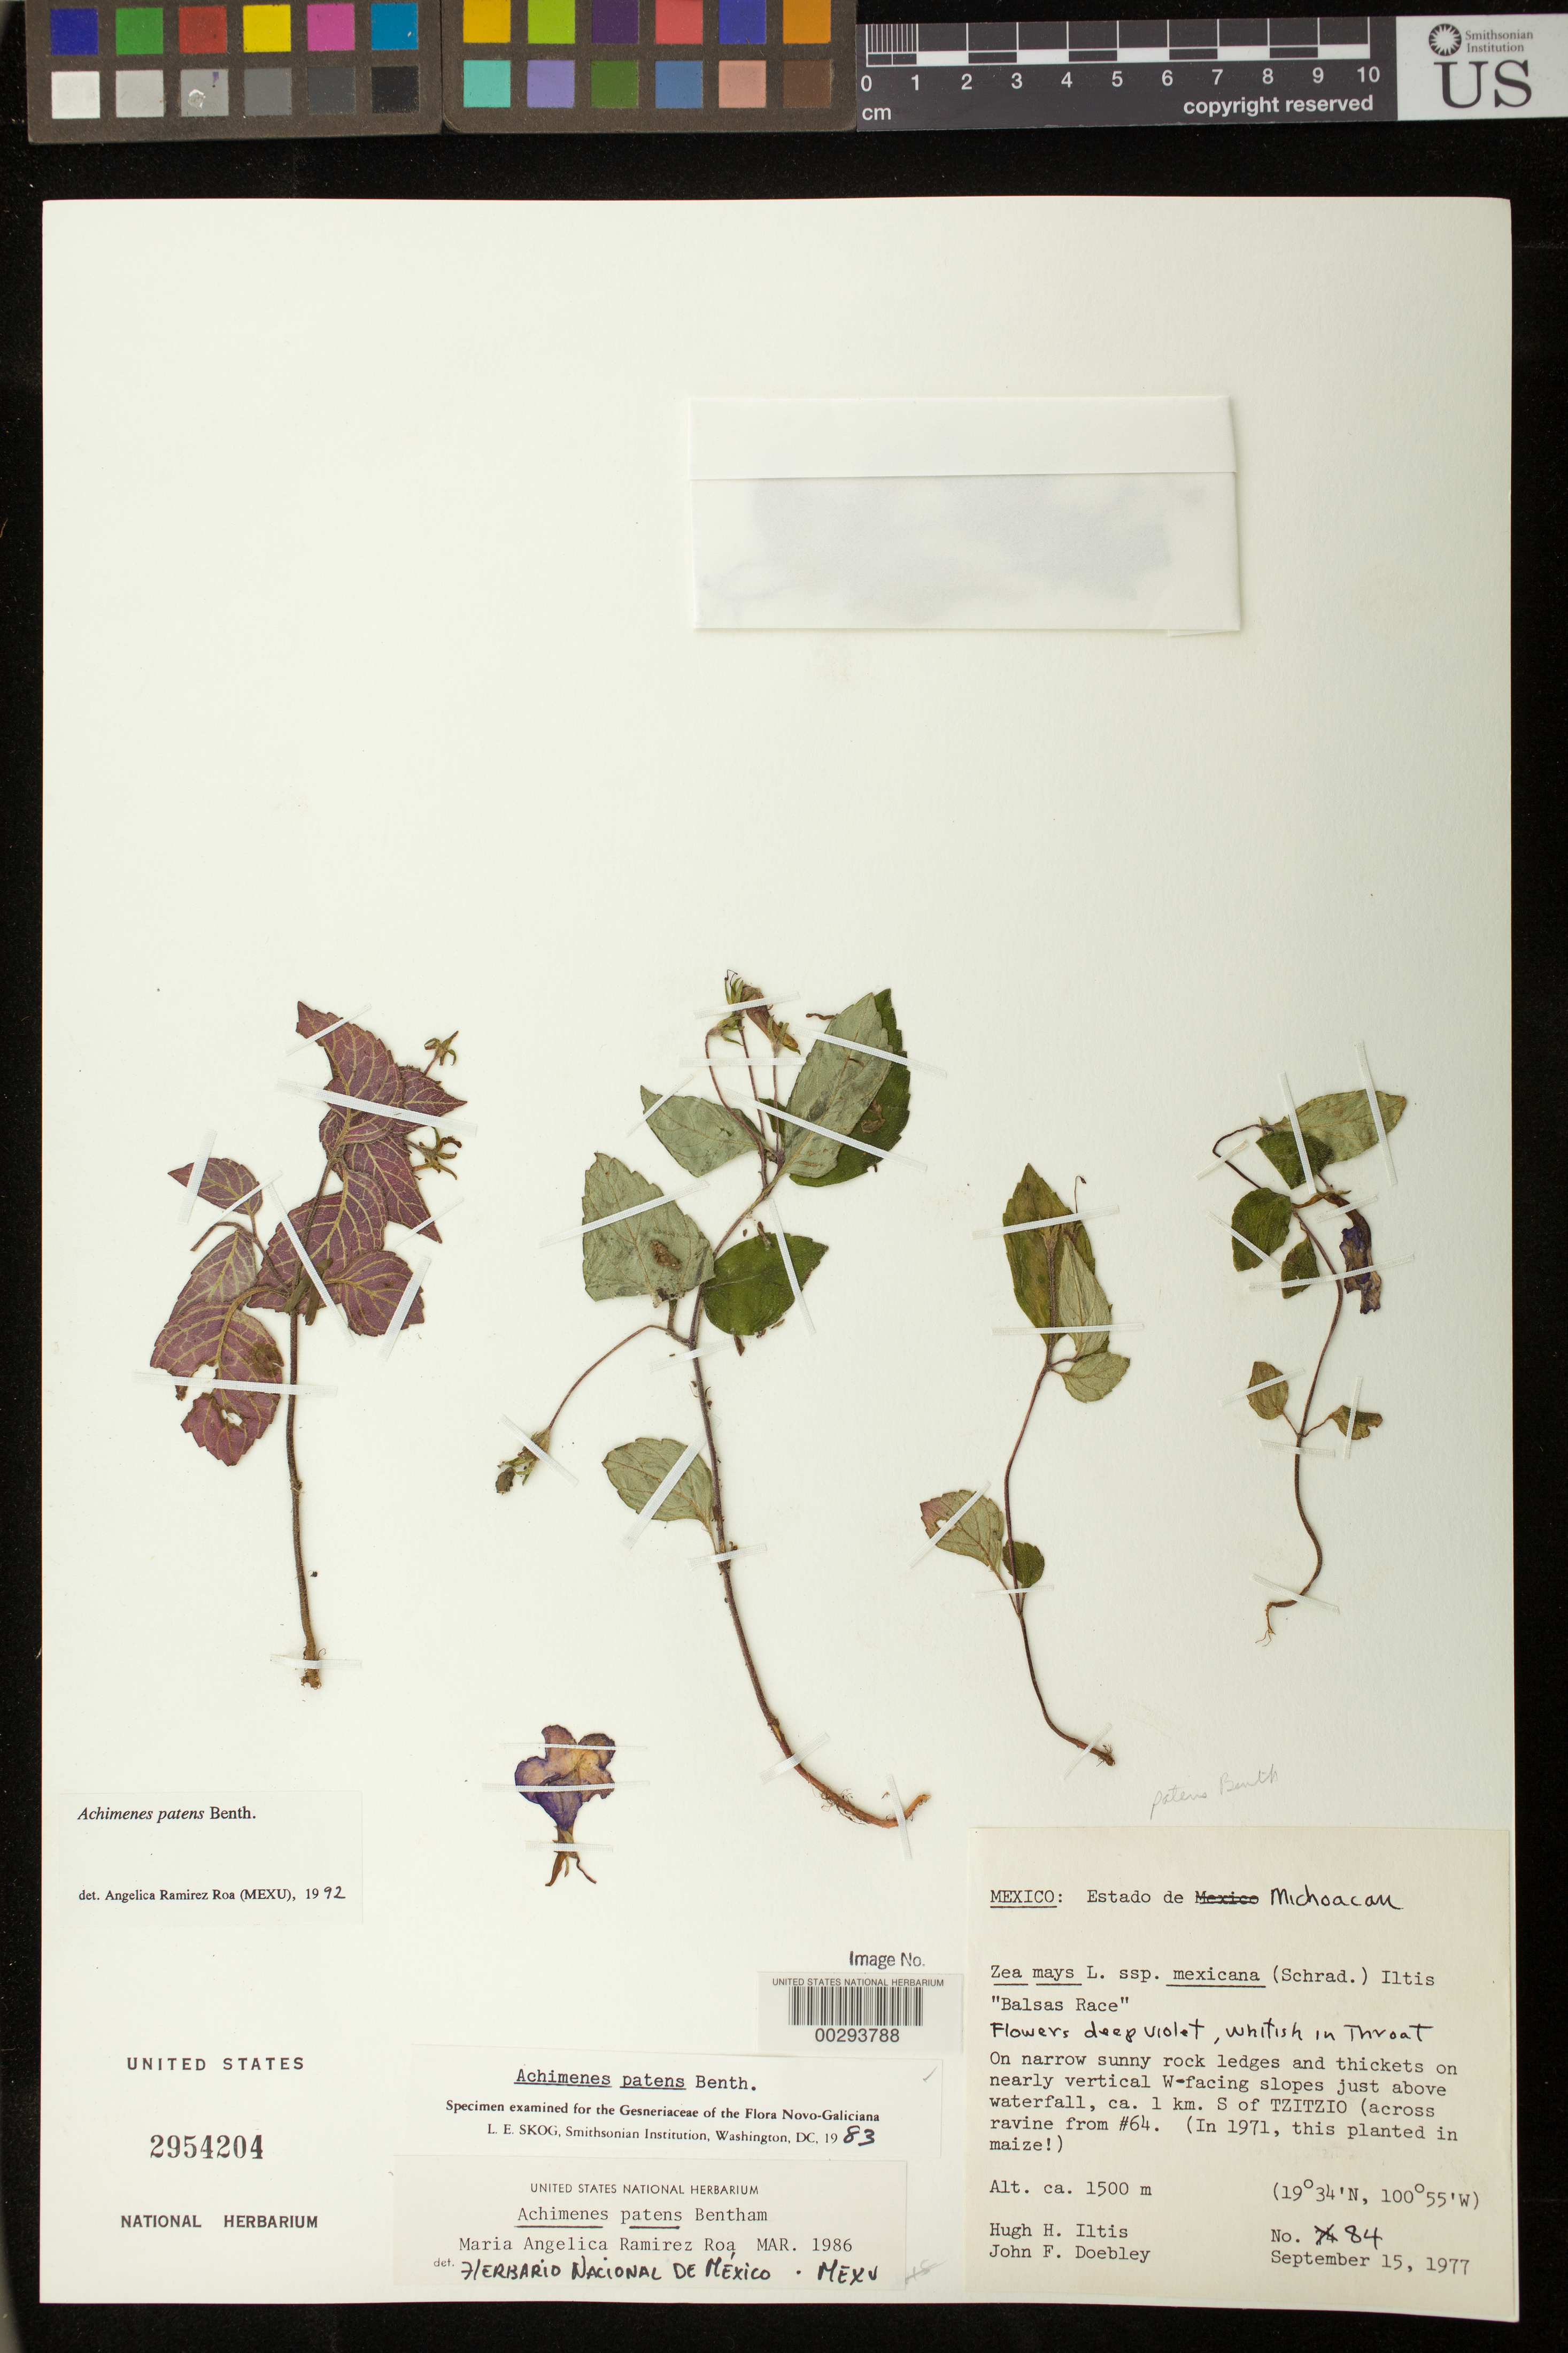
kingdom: Plantae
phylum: Tracheophyta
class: Magnoliopsida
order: Lamiales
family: Gesneriaceae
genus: Achimenes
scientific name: Achimenes patens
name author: Benth.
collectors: H. H. Iltis & J. F. Doebley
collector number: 84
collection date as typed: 15 Sep 1977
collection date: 1977-09-15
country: Mexico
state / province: Michoacan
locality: Ca 1 km S of Tzitzio (across ravine from hhi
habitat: On narrow sunny rock ledges and thickets ...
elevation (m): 1500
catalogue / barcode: US 2954204